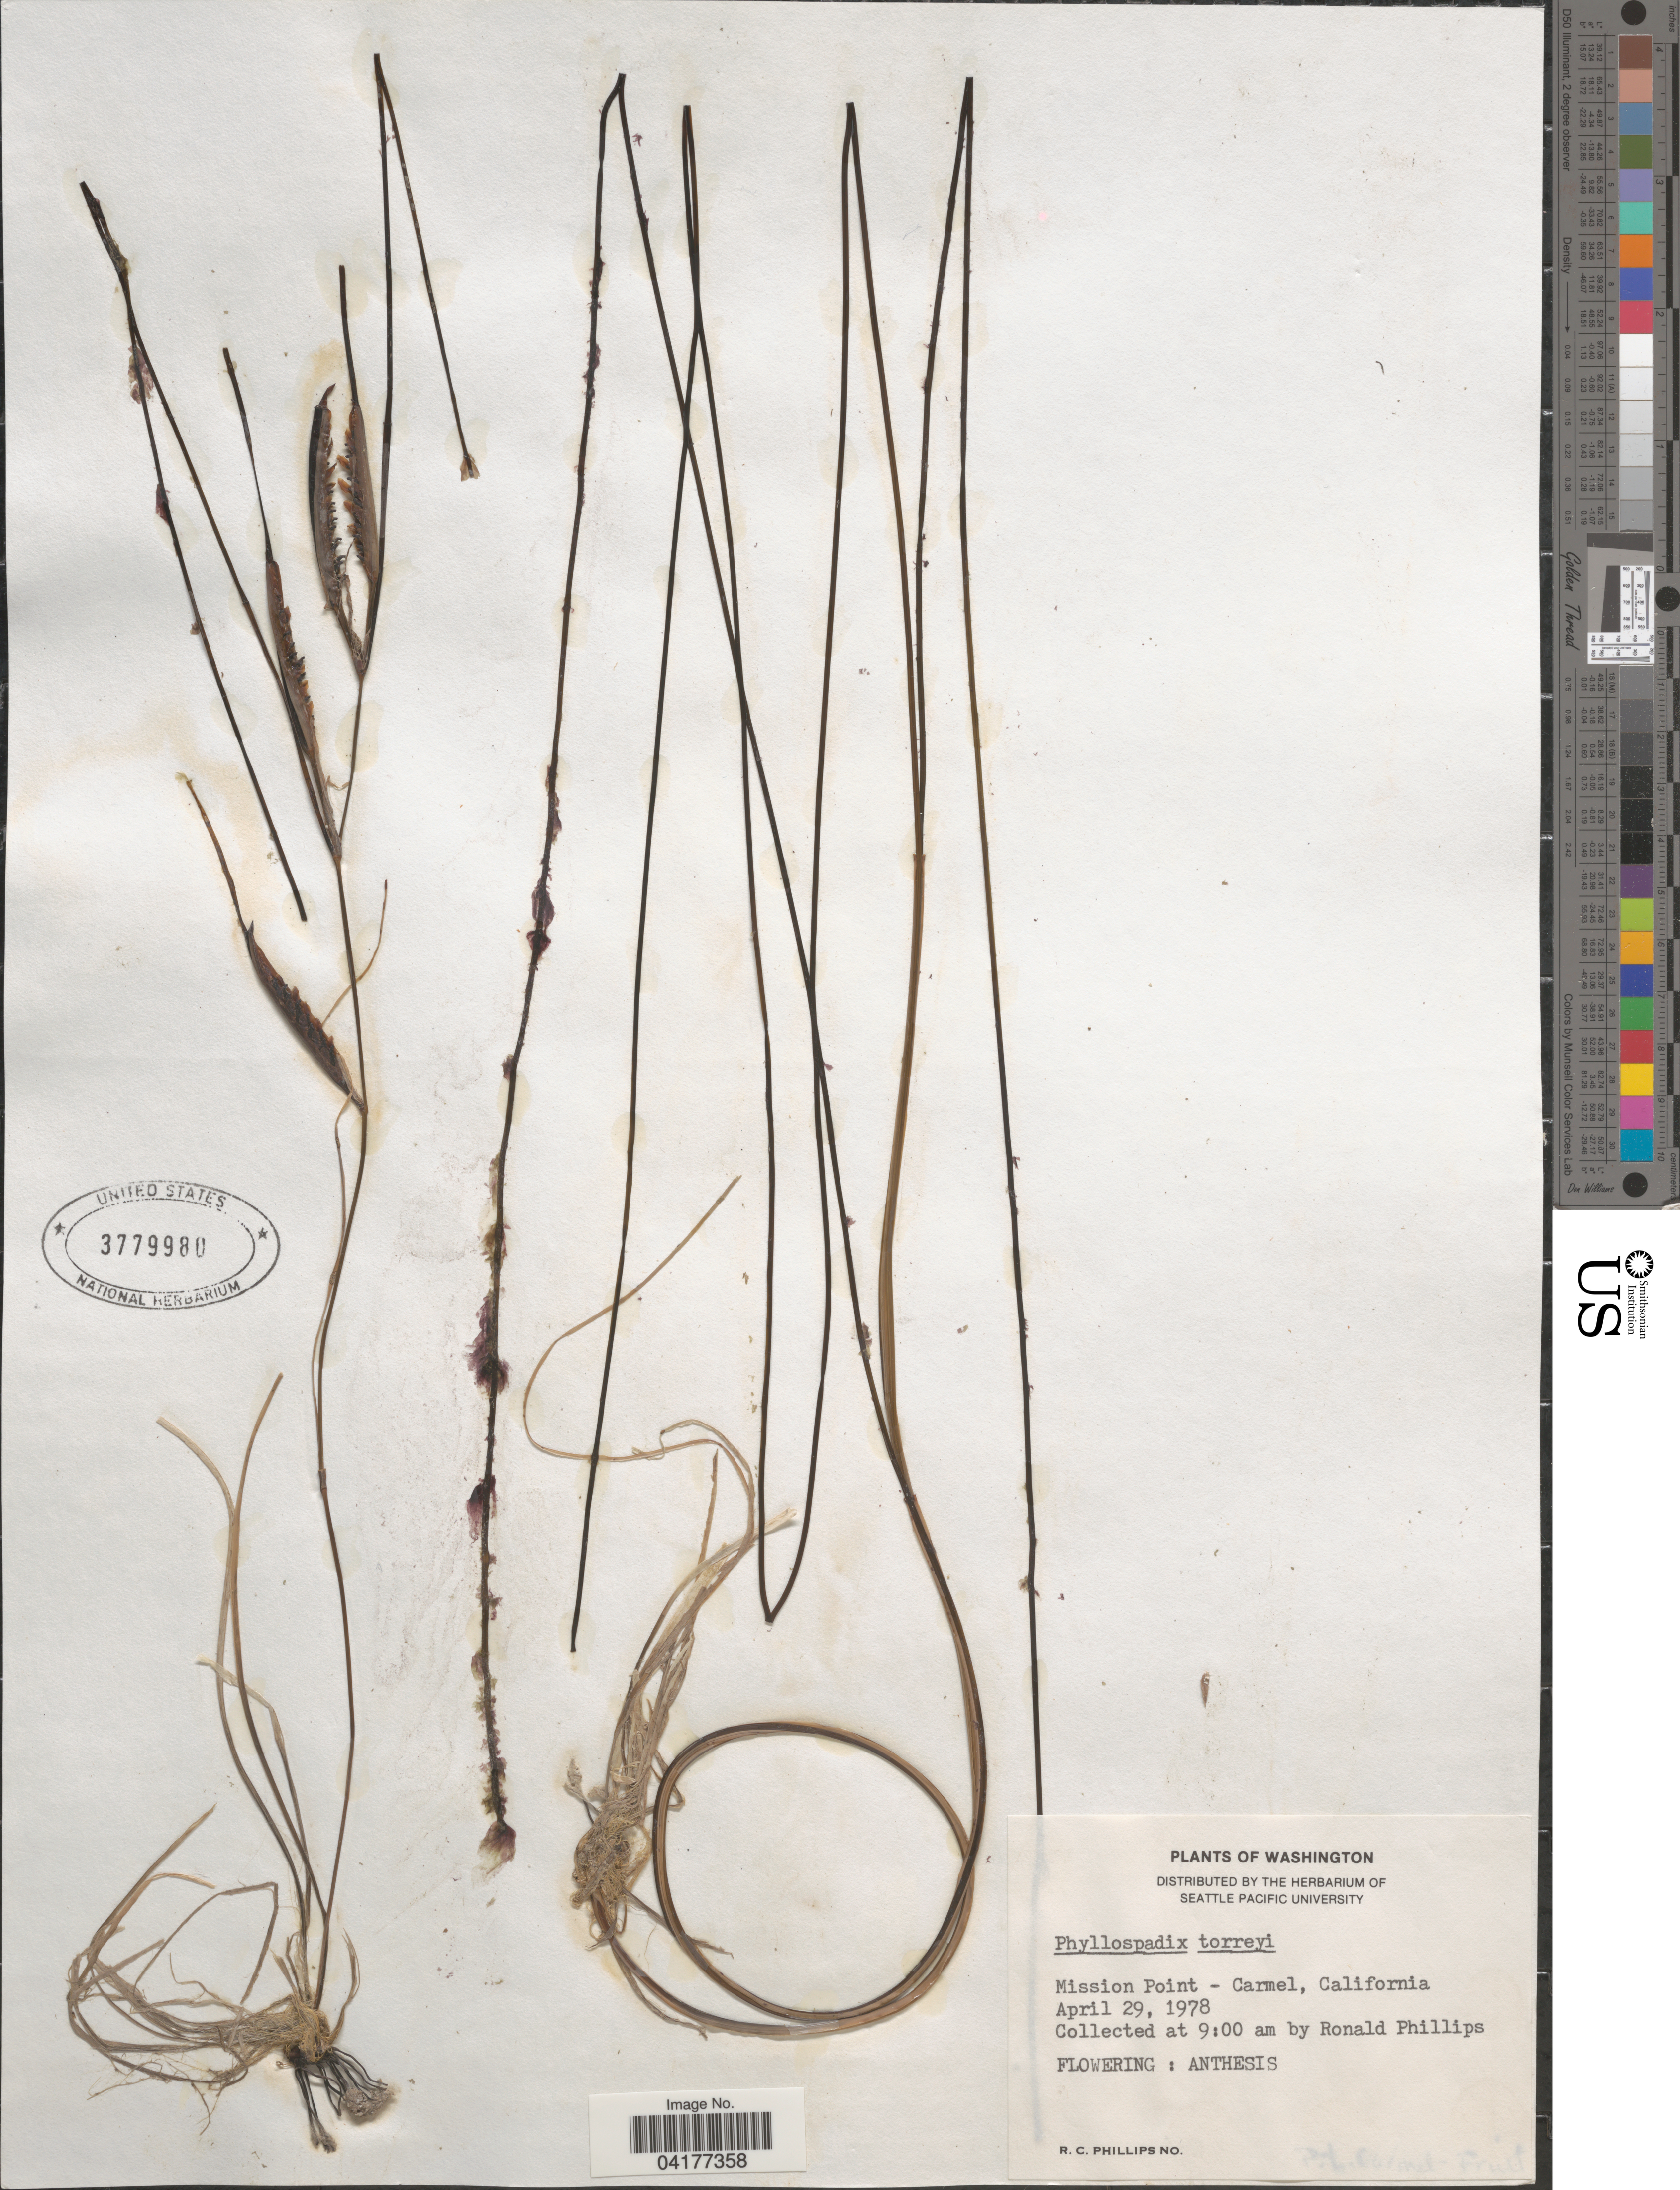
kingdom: Plantae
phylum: Tracheophyta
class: Liliopsida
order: Alismatales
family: Zosteraceae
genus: Phyllospadix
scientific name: Phyllospadix torreyi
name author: S. Watson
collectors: R. C. Phillips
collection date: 1978-04-29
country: United States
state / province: California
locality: Mission Point - Carmel.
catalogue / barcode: US 3779980